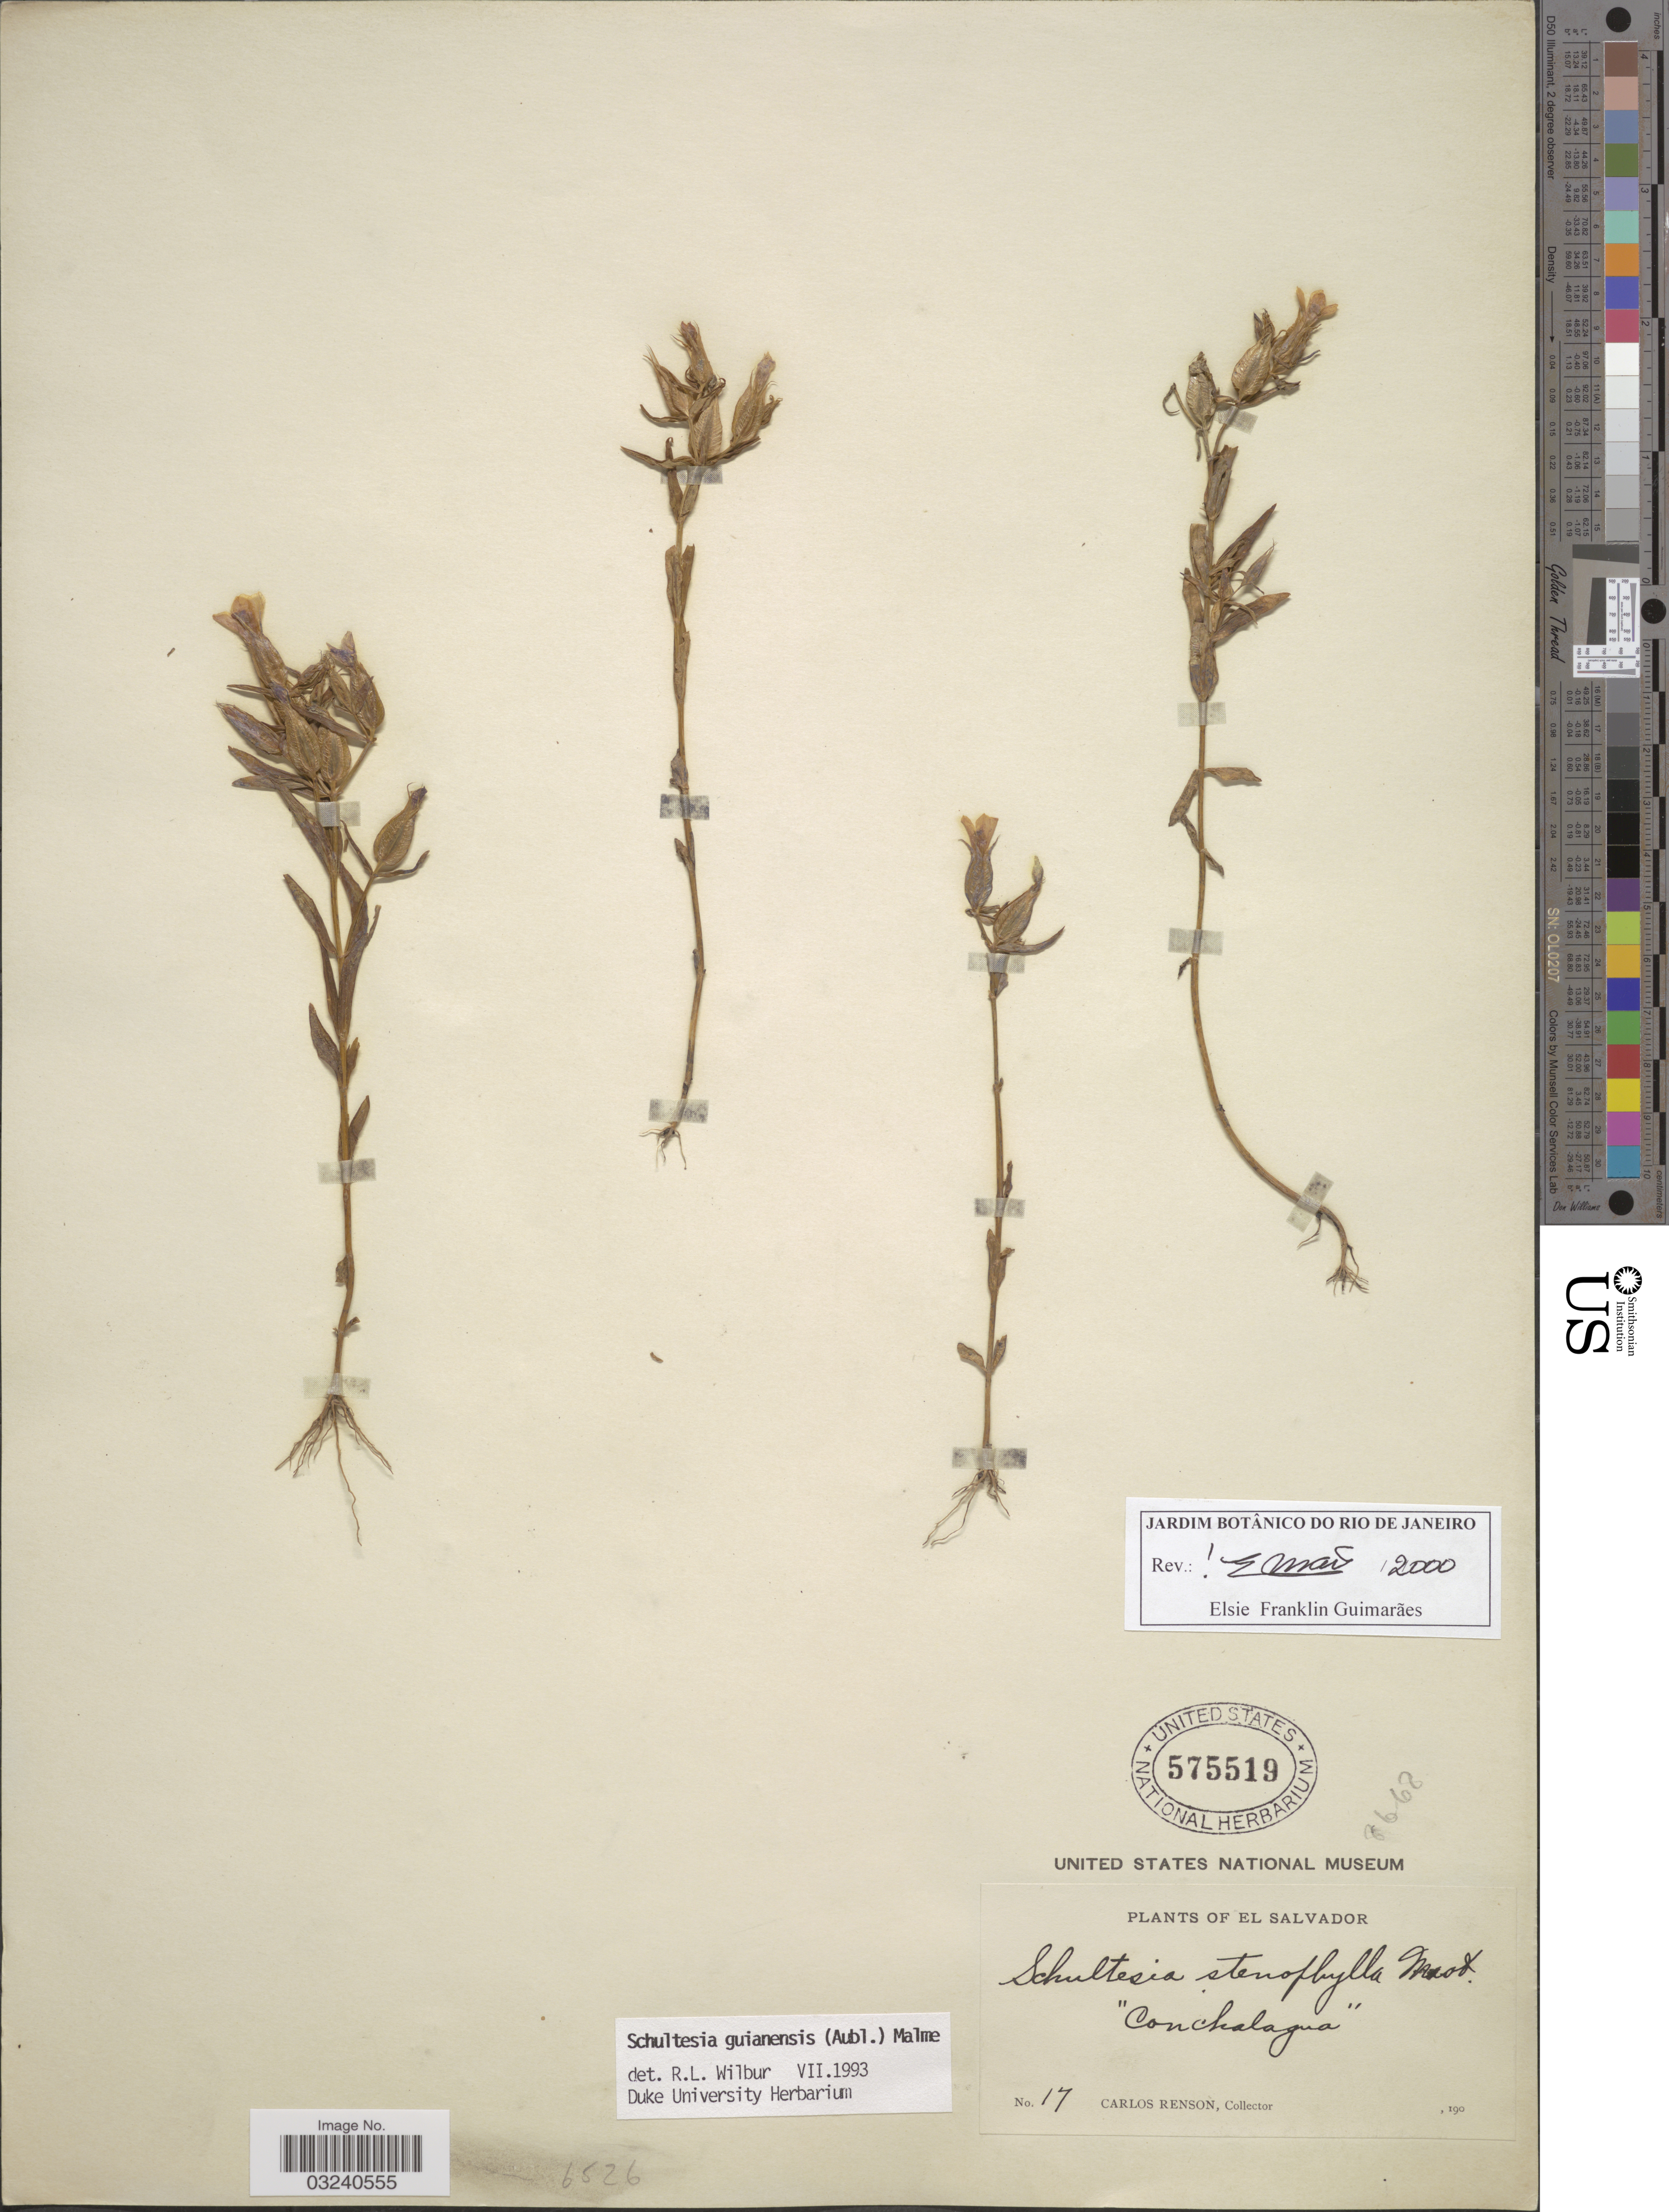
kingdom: Plantae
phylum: Tracheophyta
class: Magnoliopsida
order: Gentianales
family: Gentianaceae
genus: Schultesia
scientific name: Schultesia guianensis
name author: (Aubl.) Malme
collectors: C. Renson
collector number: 17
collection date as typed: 190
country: El Salvador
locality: Conchalagua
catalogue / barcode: US 575519